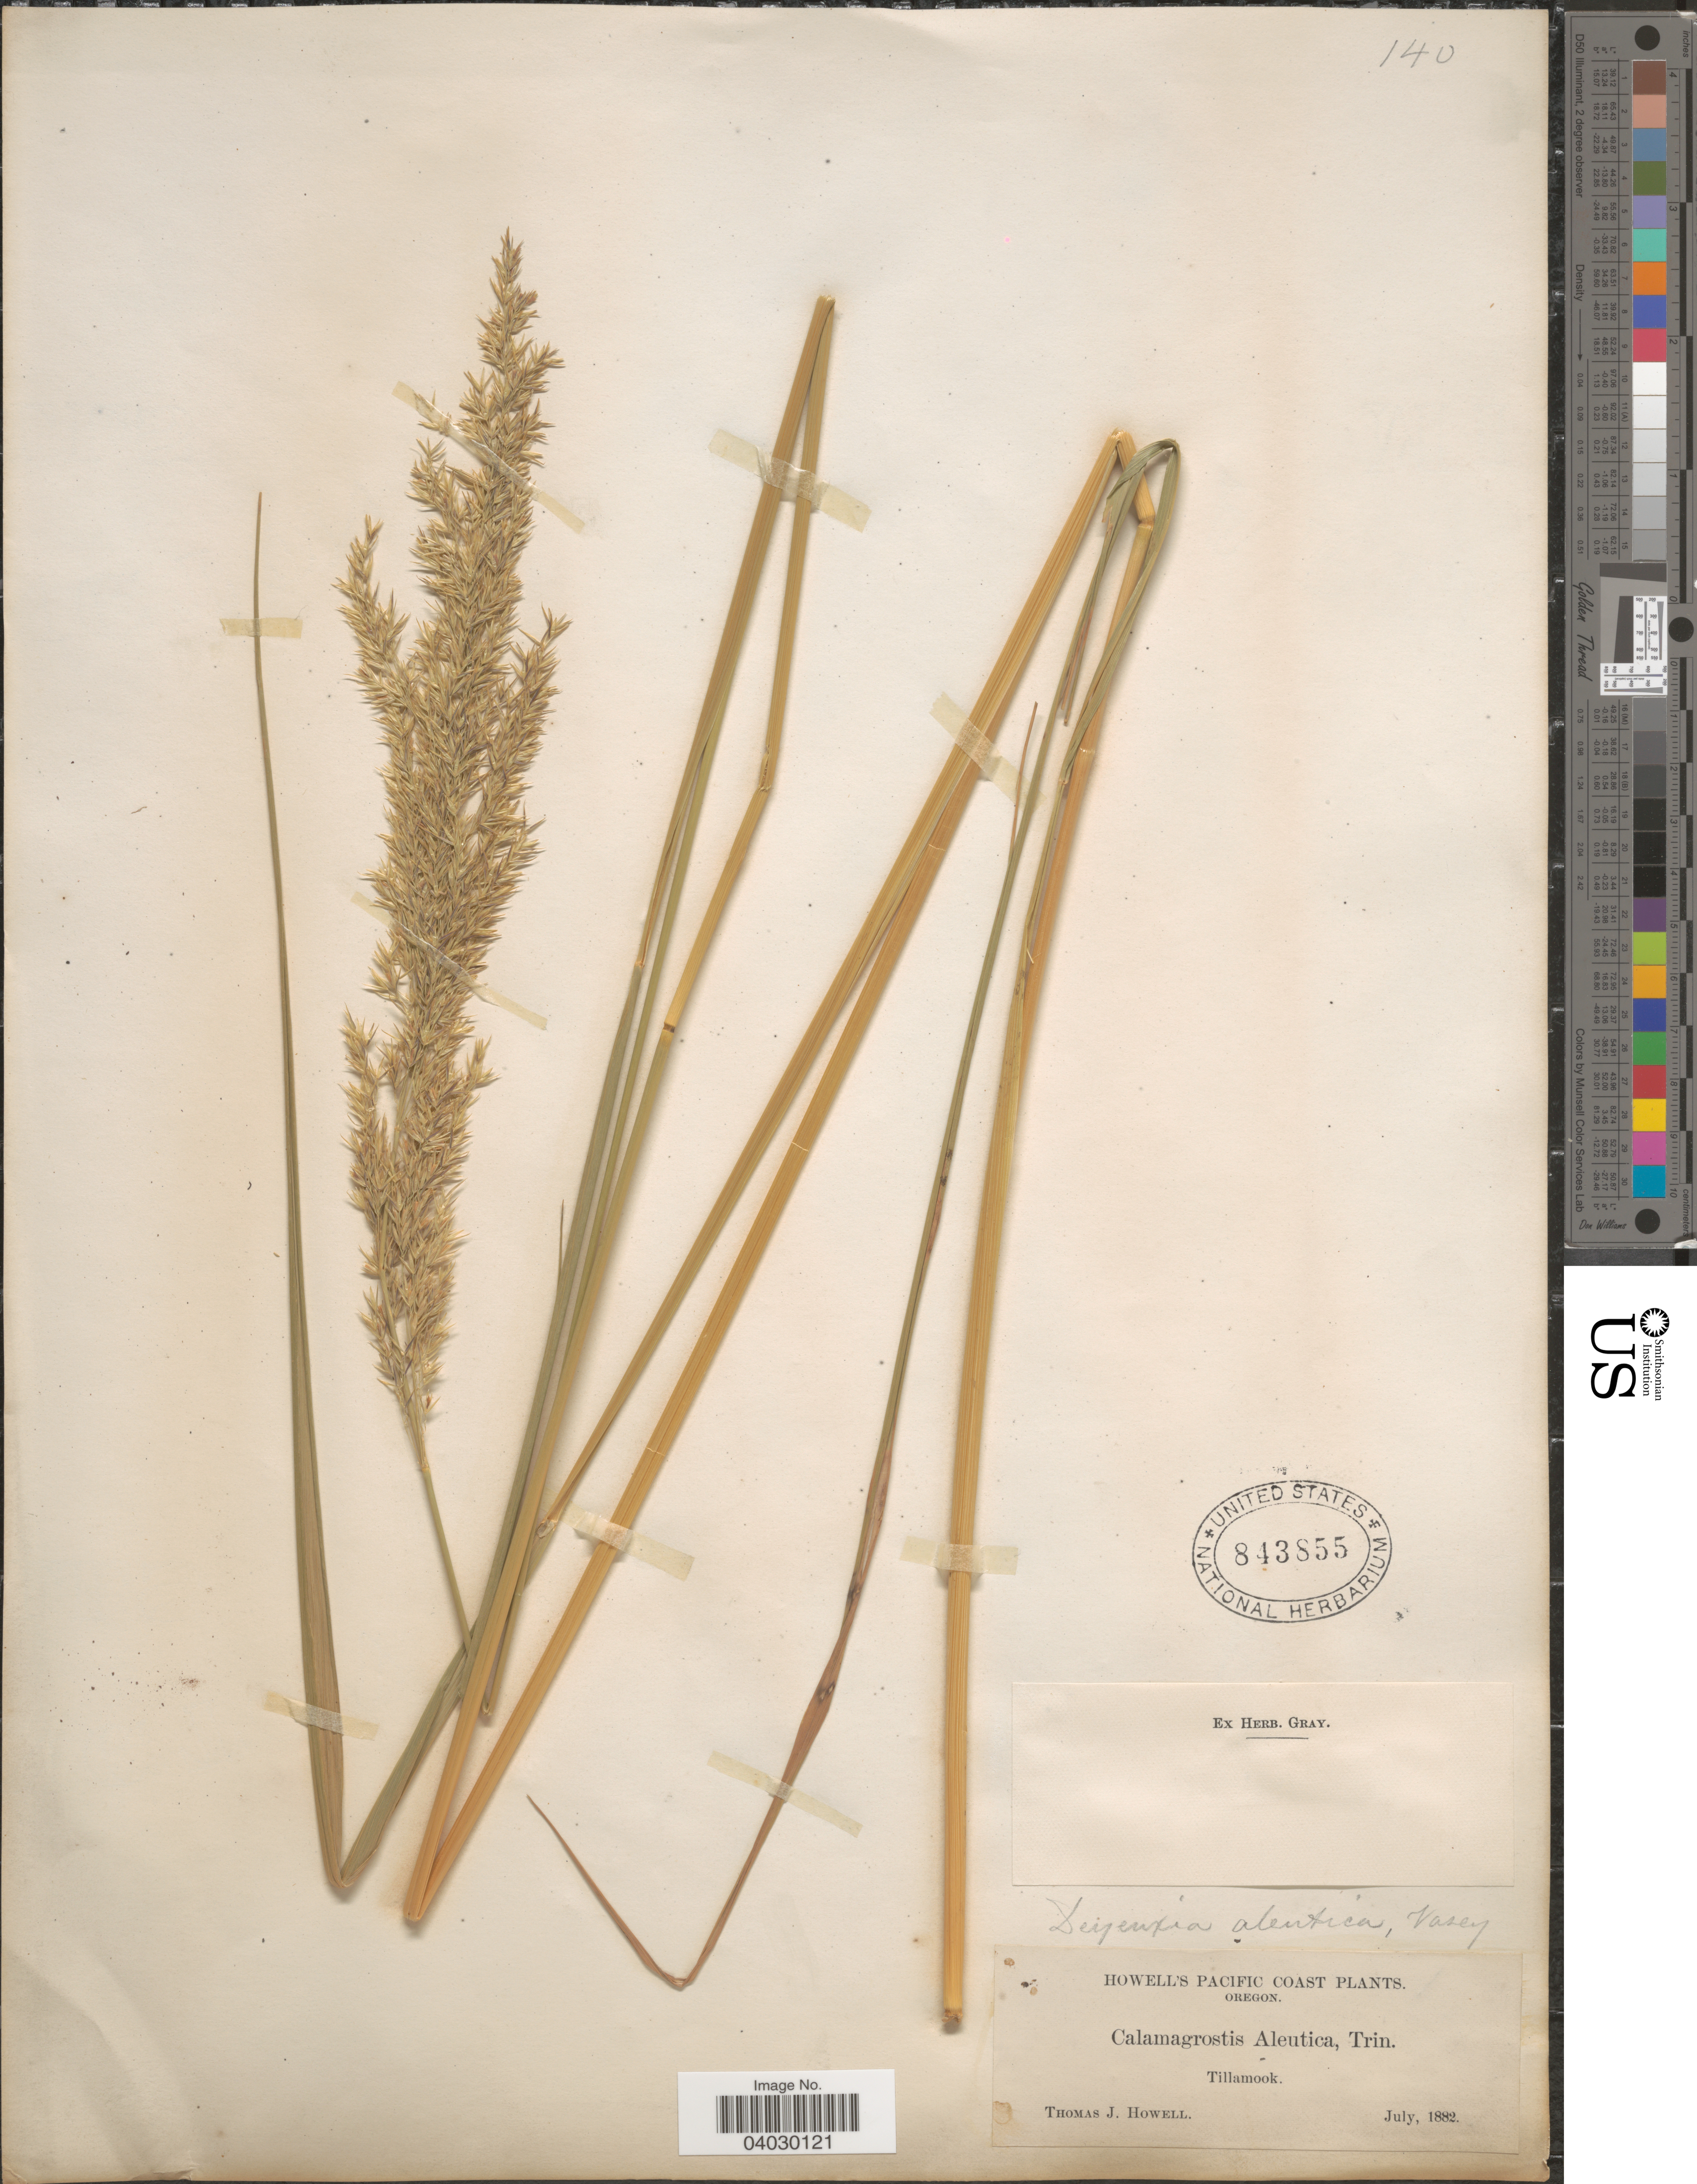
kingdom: Plantae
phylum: Tracheophyta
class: Liliopsida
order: Poales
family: Poaceae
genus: Calamagrostis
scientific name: Calamagrostis nutkaensis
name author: (J. Presl) Steud.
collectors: T. J. Howell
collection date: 1882-07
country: United States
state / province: Oregon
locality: Pacific Coast. Tillamook.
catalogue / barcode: US 843855